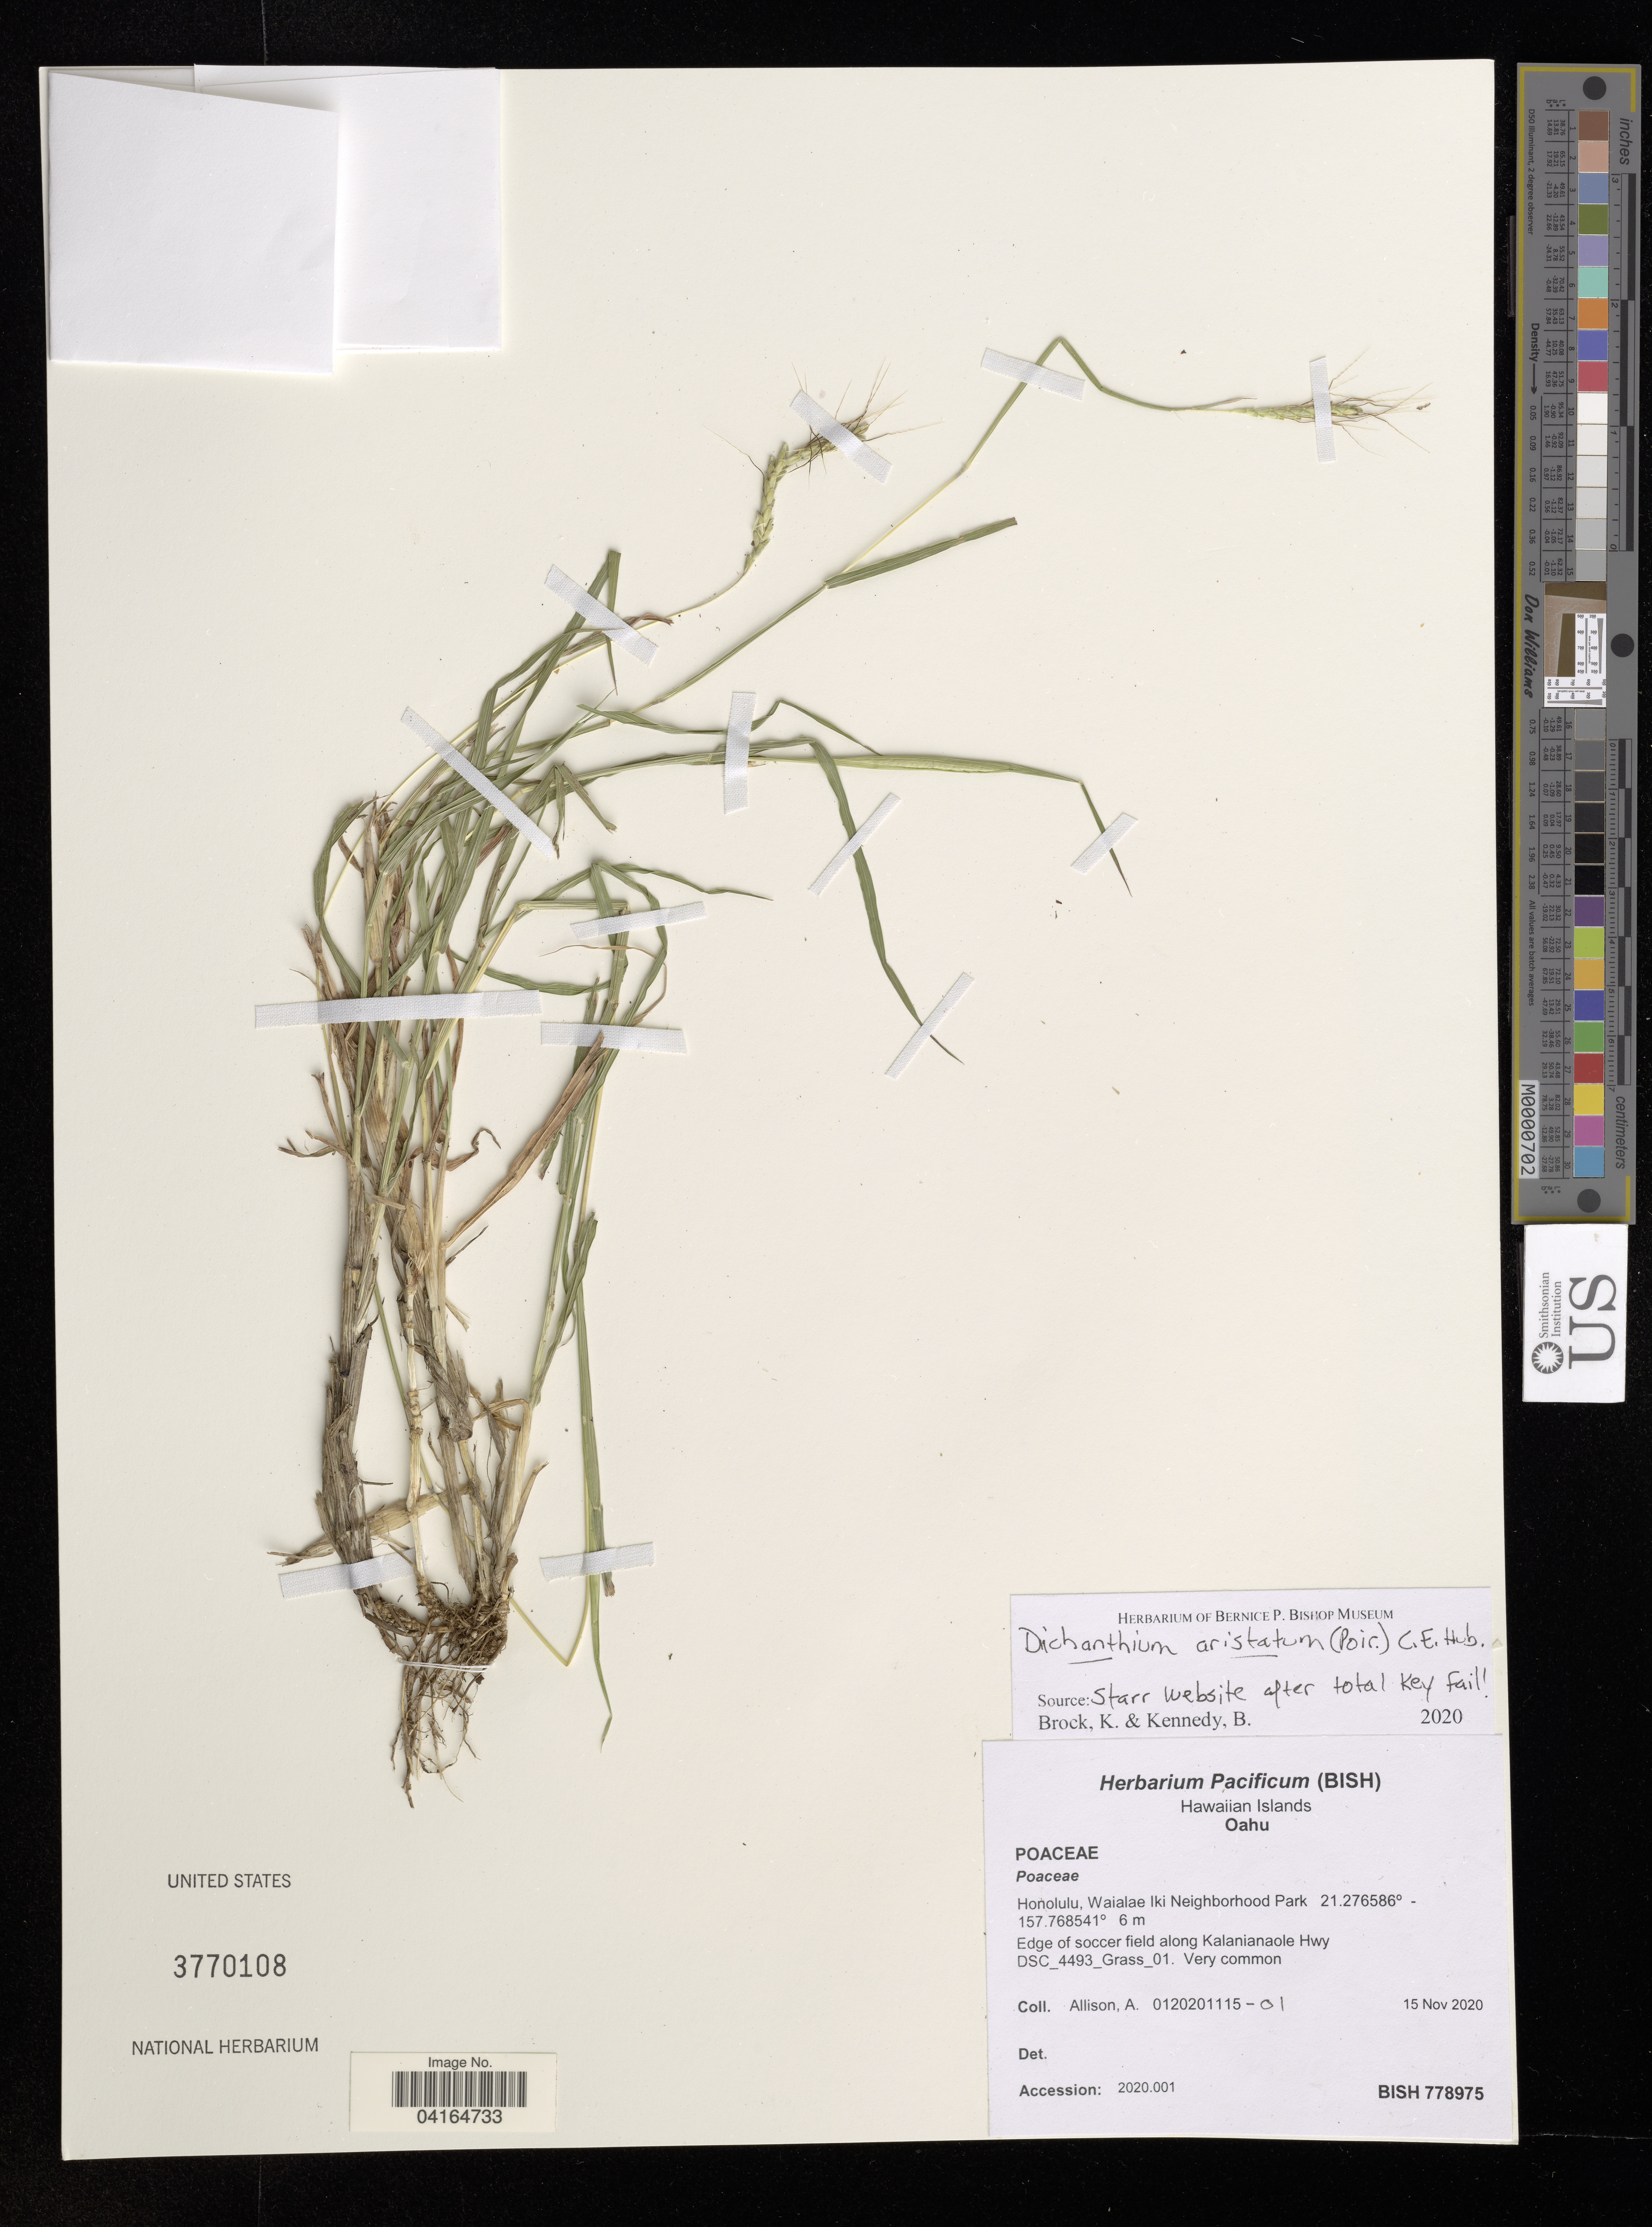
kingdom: Plantae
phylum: Tracheophyta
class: Liliopsida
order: Poales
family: Poaceae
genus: Dichanthium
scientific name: Dichanthium aristatum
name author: (Poir.) C.E. Hubb.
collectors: A. Allison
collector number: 0120201115-01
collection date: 2020-11-15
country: United States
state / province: Hawaii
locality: Hawaiian Islands. Oahu. Honolulu, Waialae Iki Neighborhood Park. Edge of soccer field along Kalanianaole Hwy.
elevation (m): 6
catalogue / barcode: US 3770108